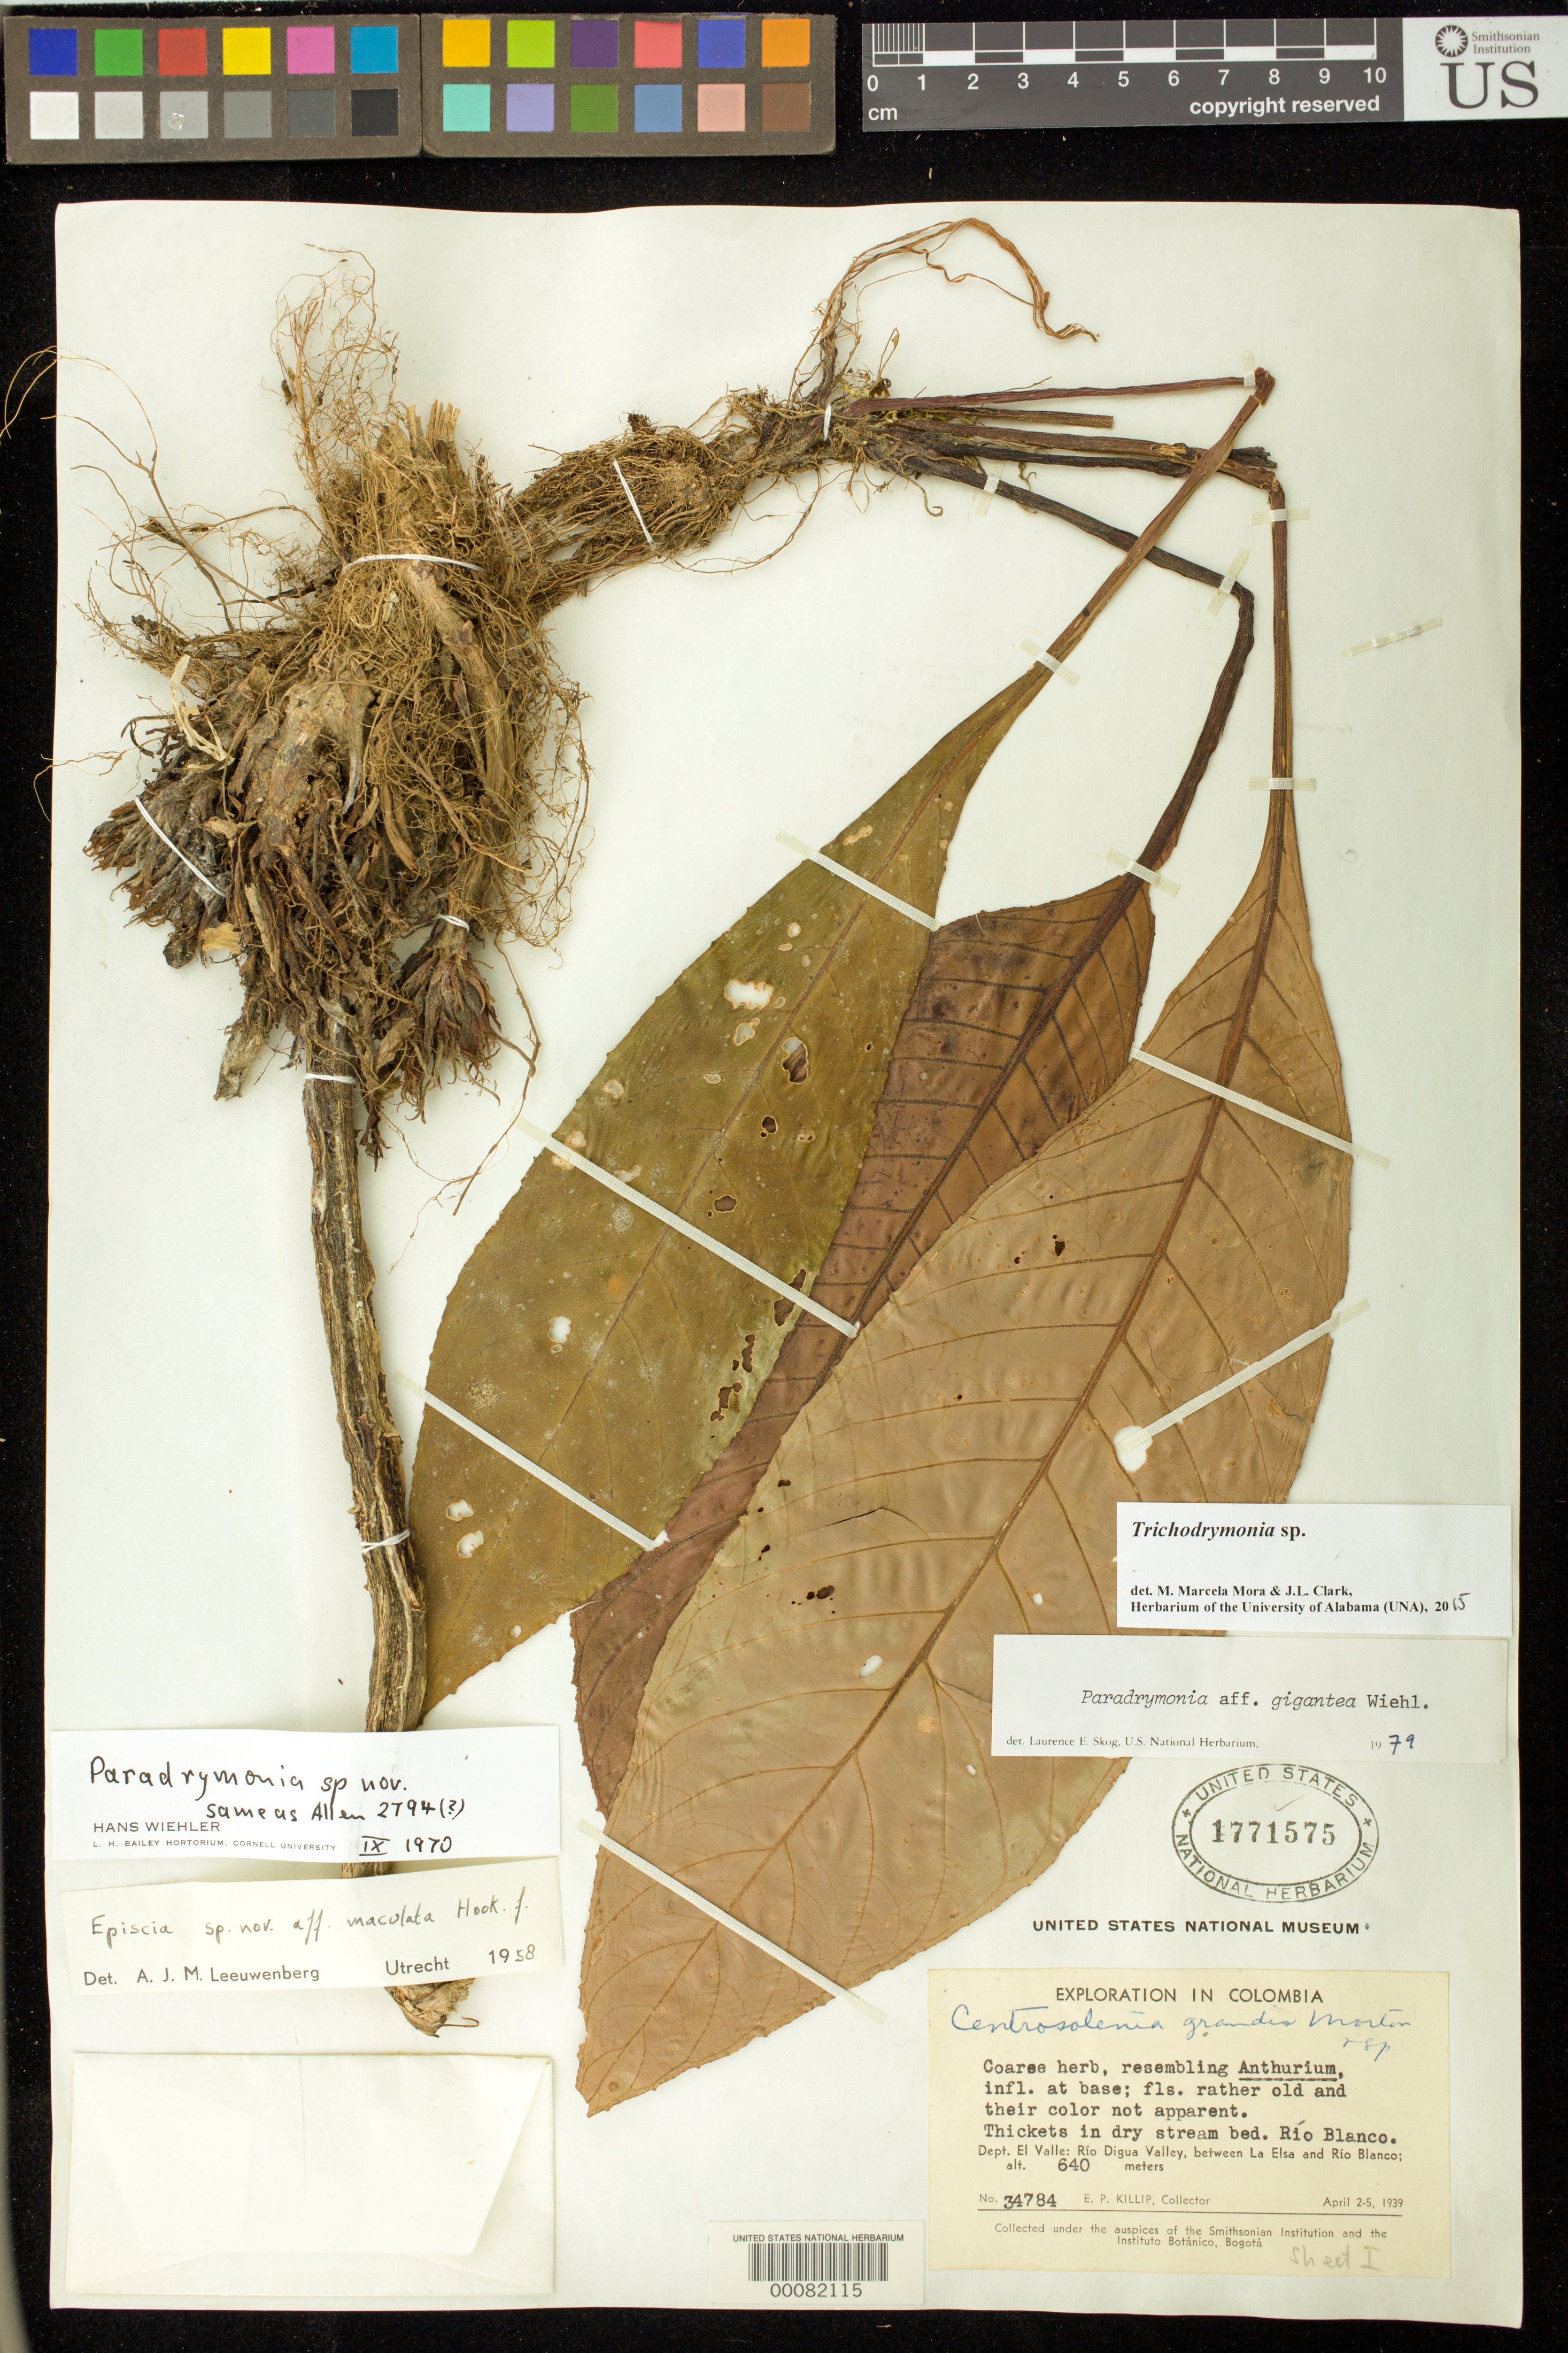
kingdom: Plantae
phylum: Tracheophyta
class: Magnoliopsida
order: Lamiales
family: Gesneriaceae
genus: Trichodrymonia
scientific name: Trichodrymonia sp.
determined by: Mora, M. M.; Clark, J. L.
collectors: E. P. Killip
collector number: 34784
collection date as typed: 2-5 Apr 1939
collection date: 1939-04-02/1939-04-05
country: Colombia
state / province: Valle del Cauca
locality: Rio Digua Valley, between La Elsa and Rio Blanco; Rio Blanco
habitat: Thickets in dry stream bed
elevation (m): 640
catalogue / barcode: US 1771575